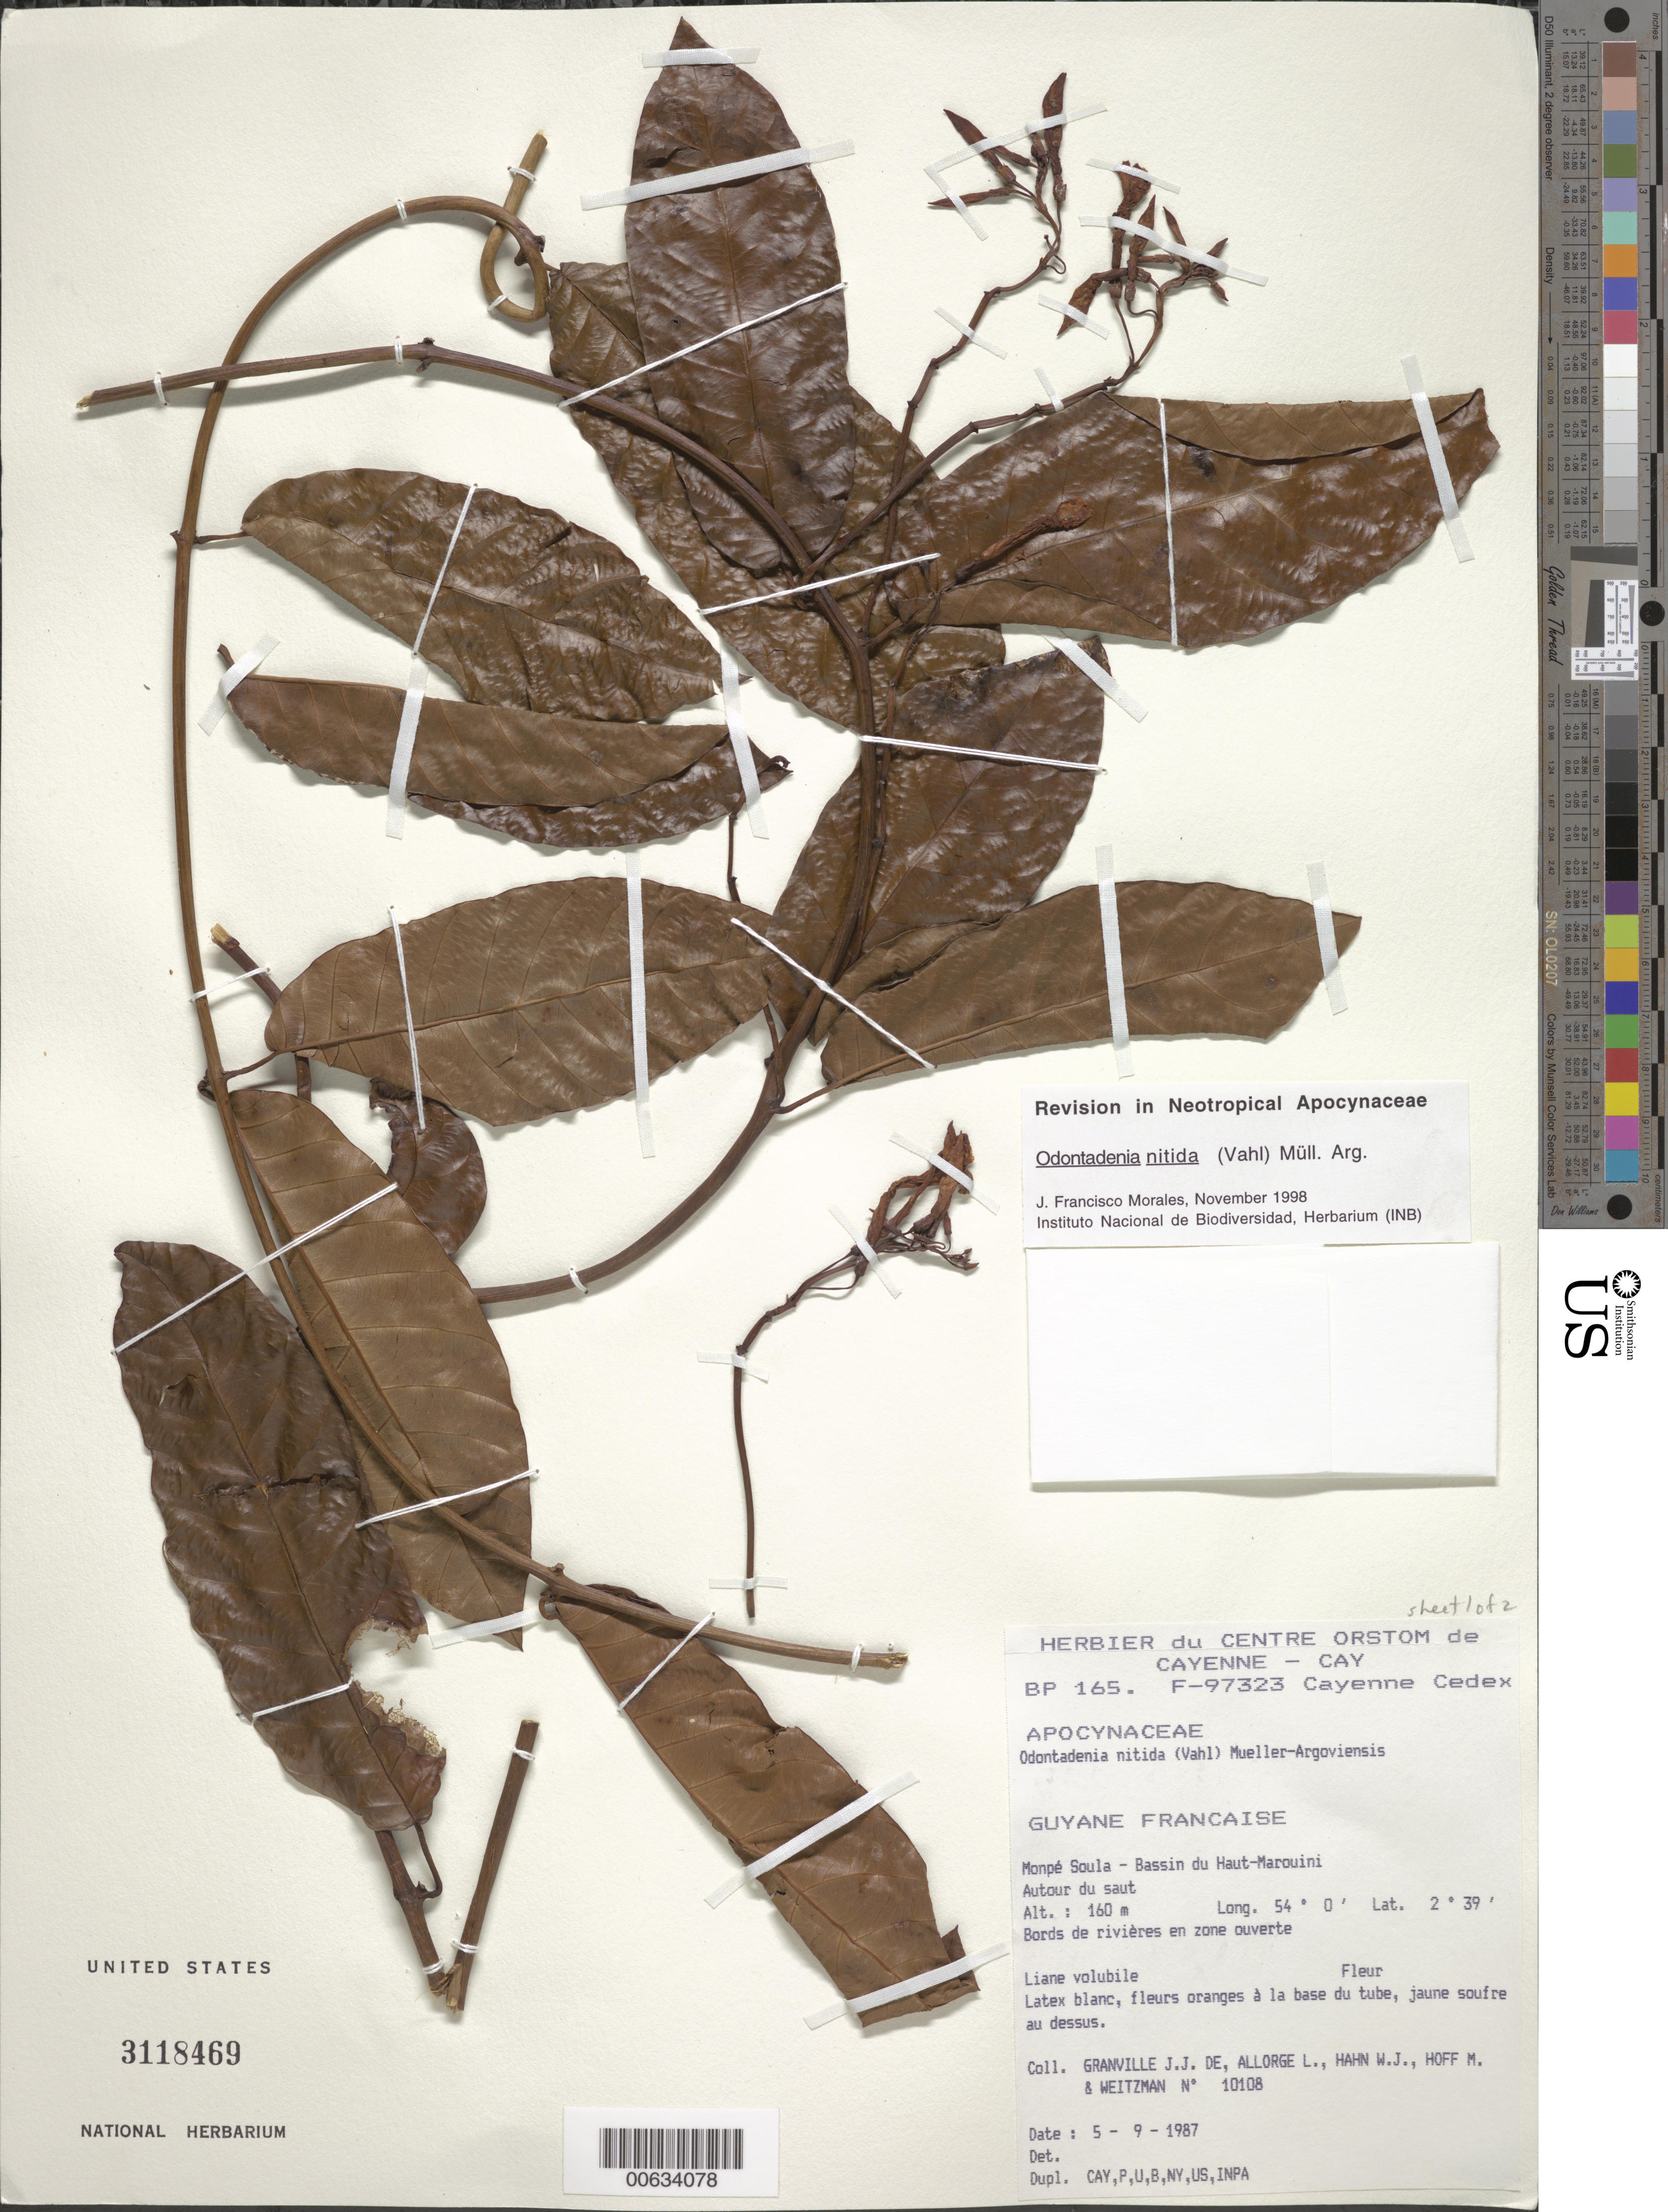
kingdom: Plantae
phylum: Tracheophyta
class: Magnoliopsida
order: Gentianales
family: Apocynaceae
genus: Odontadenia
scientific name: Odontadenia nitida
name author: (Vahl) Müll. Arg.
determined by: Morales, J. F.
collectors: J.-J. de Granville, L. Allorge, W. J. Hahn, M. Hoff & A. L. Weitzman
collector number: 10108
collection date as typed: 5-Sep-87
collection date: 1987-09-05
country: French Guiana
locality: Monpé Soula, Bassin du Haut-Marouini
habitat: Bords de rivieres en zone ouverte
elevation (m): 160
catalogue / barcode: US 3118469